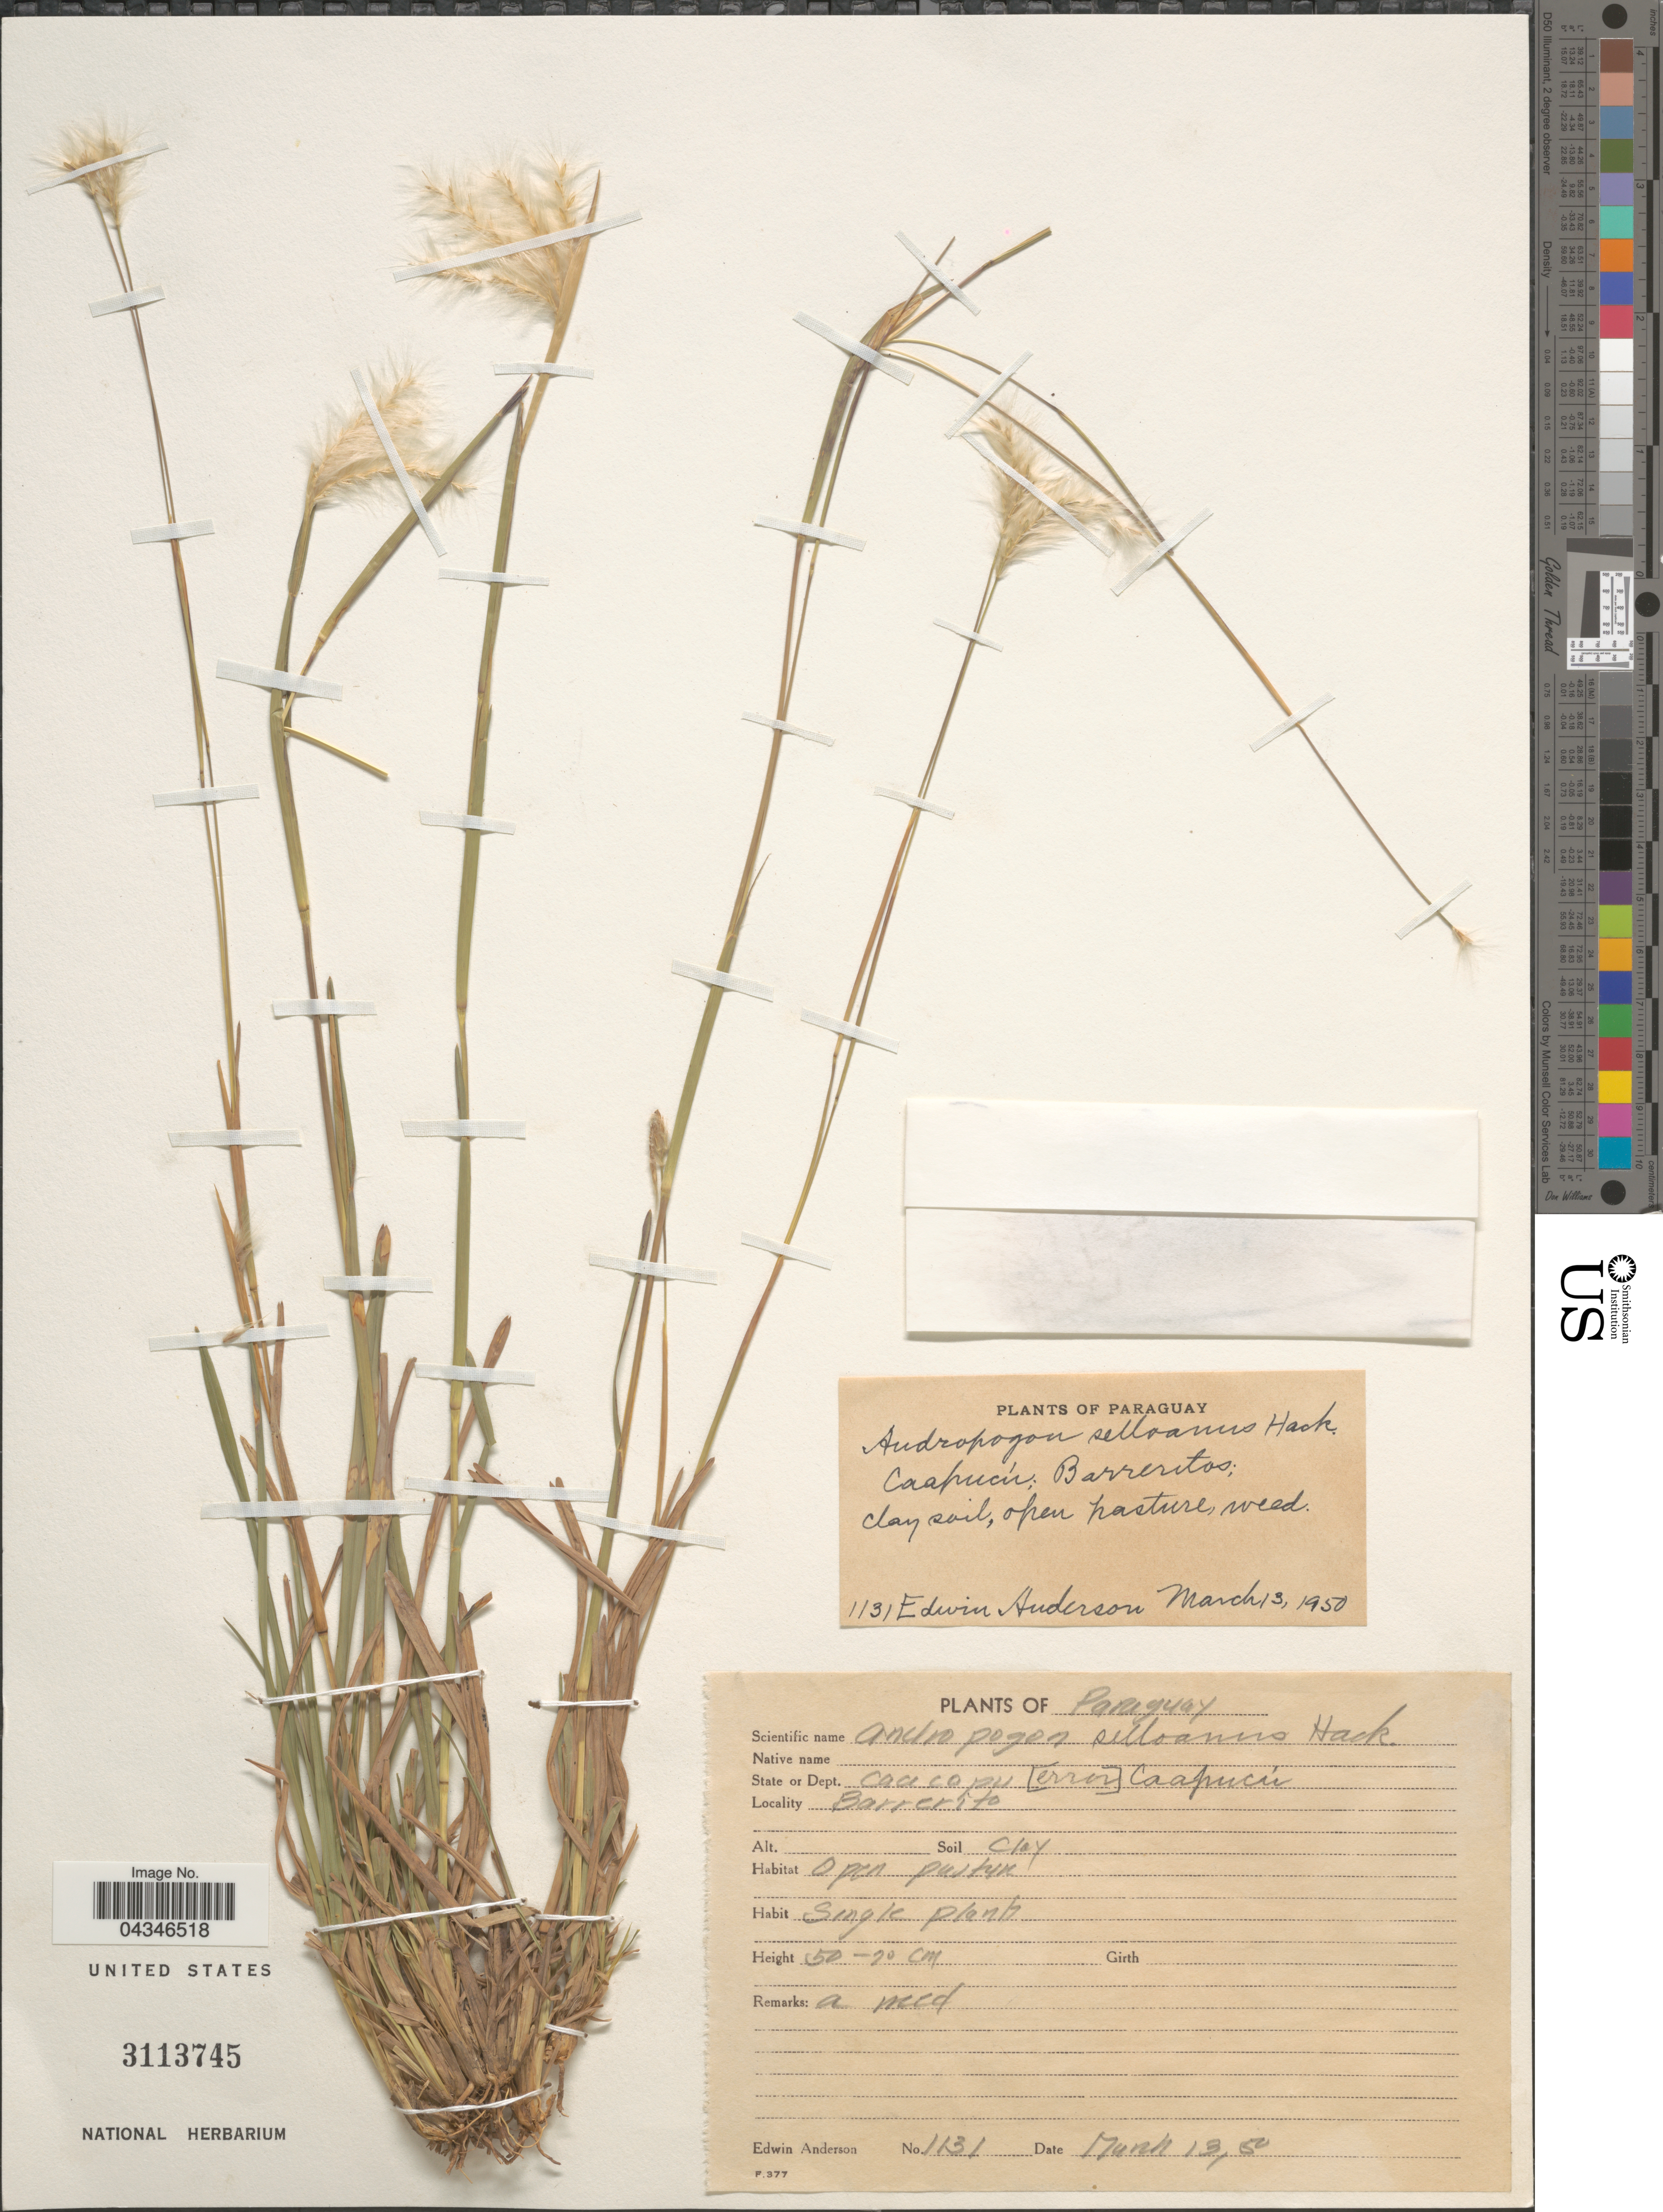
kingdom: Plantae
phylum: Tracheophyta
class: Liliopsida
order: Poales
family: Poaceae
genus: Andropogon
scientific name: Andropogon selloanus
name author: (Hack.) Hack.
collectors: E. Anderson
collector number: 1131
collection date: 1950-03-13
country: Paraguay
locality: Caapucú, Barreritos.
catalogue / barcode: US 3113745